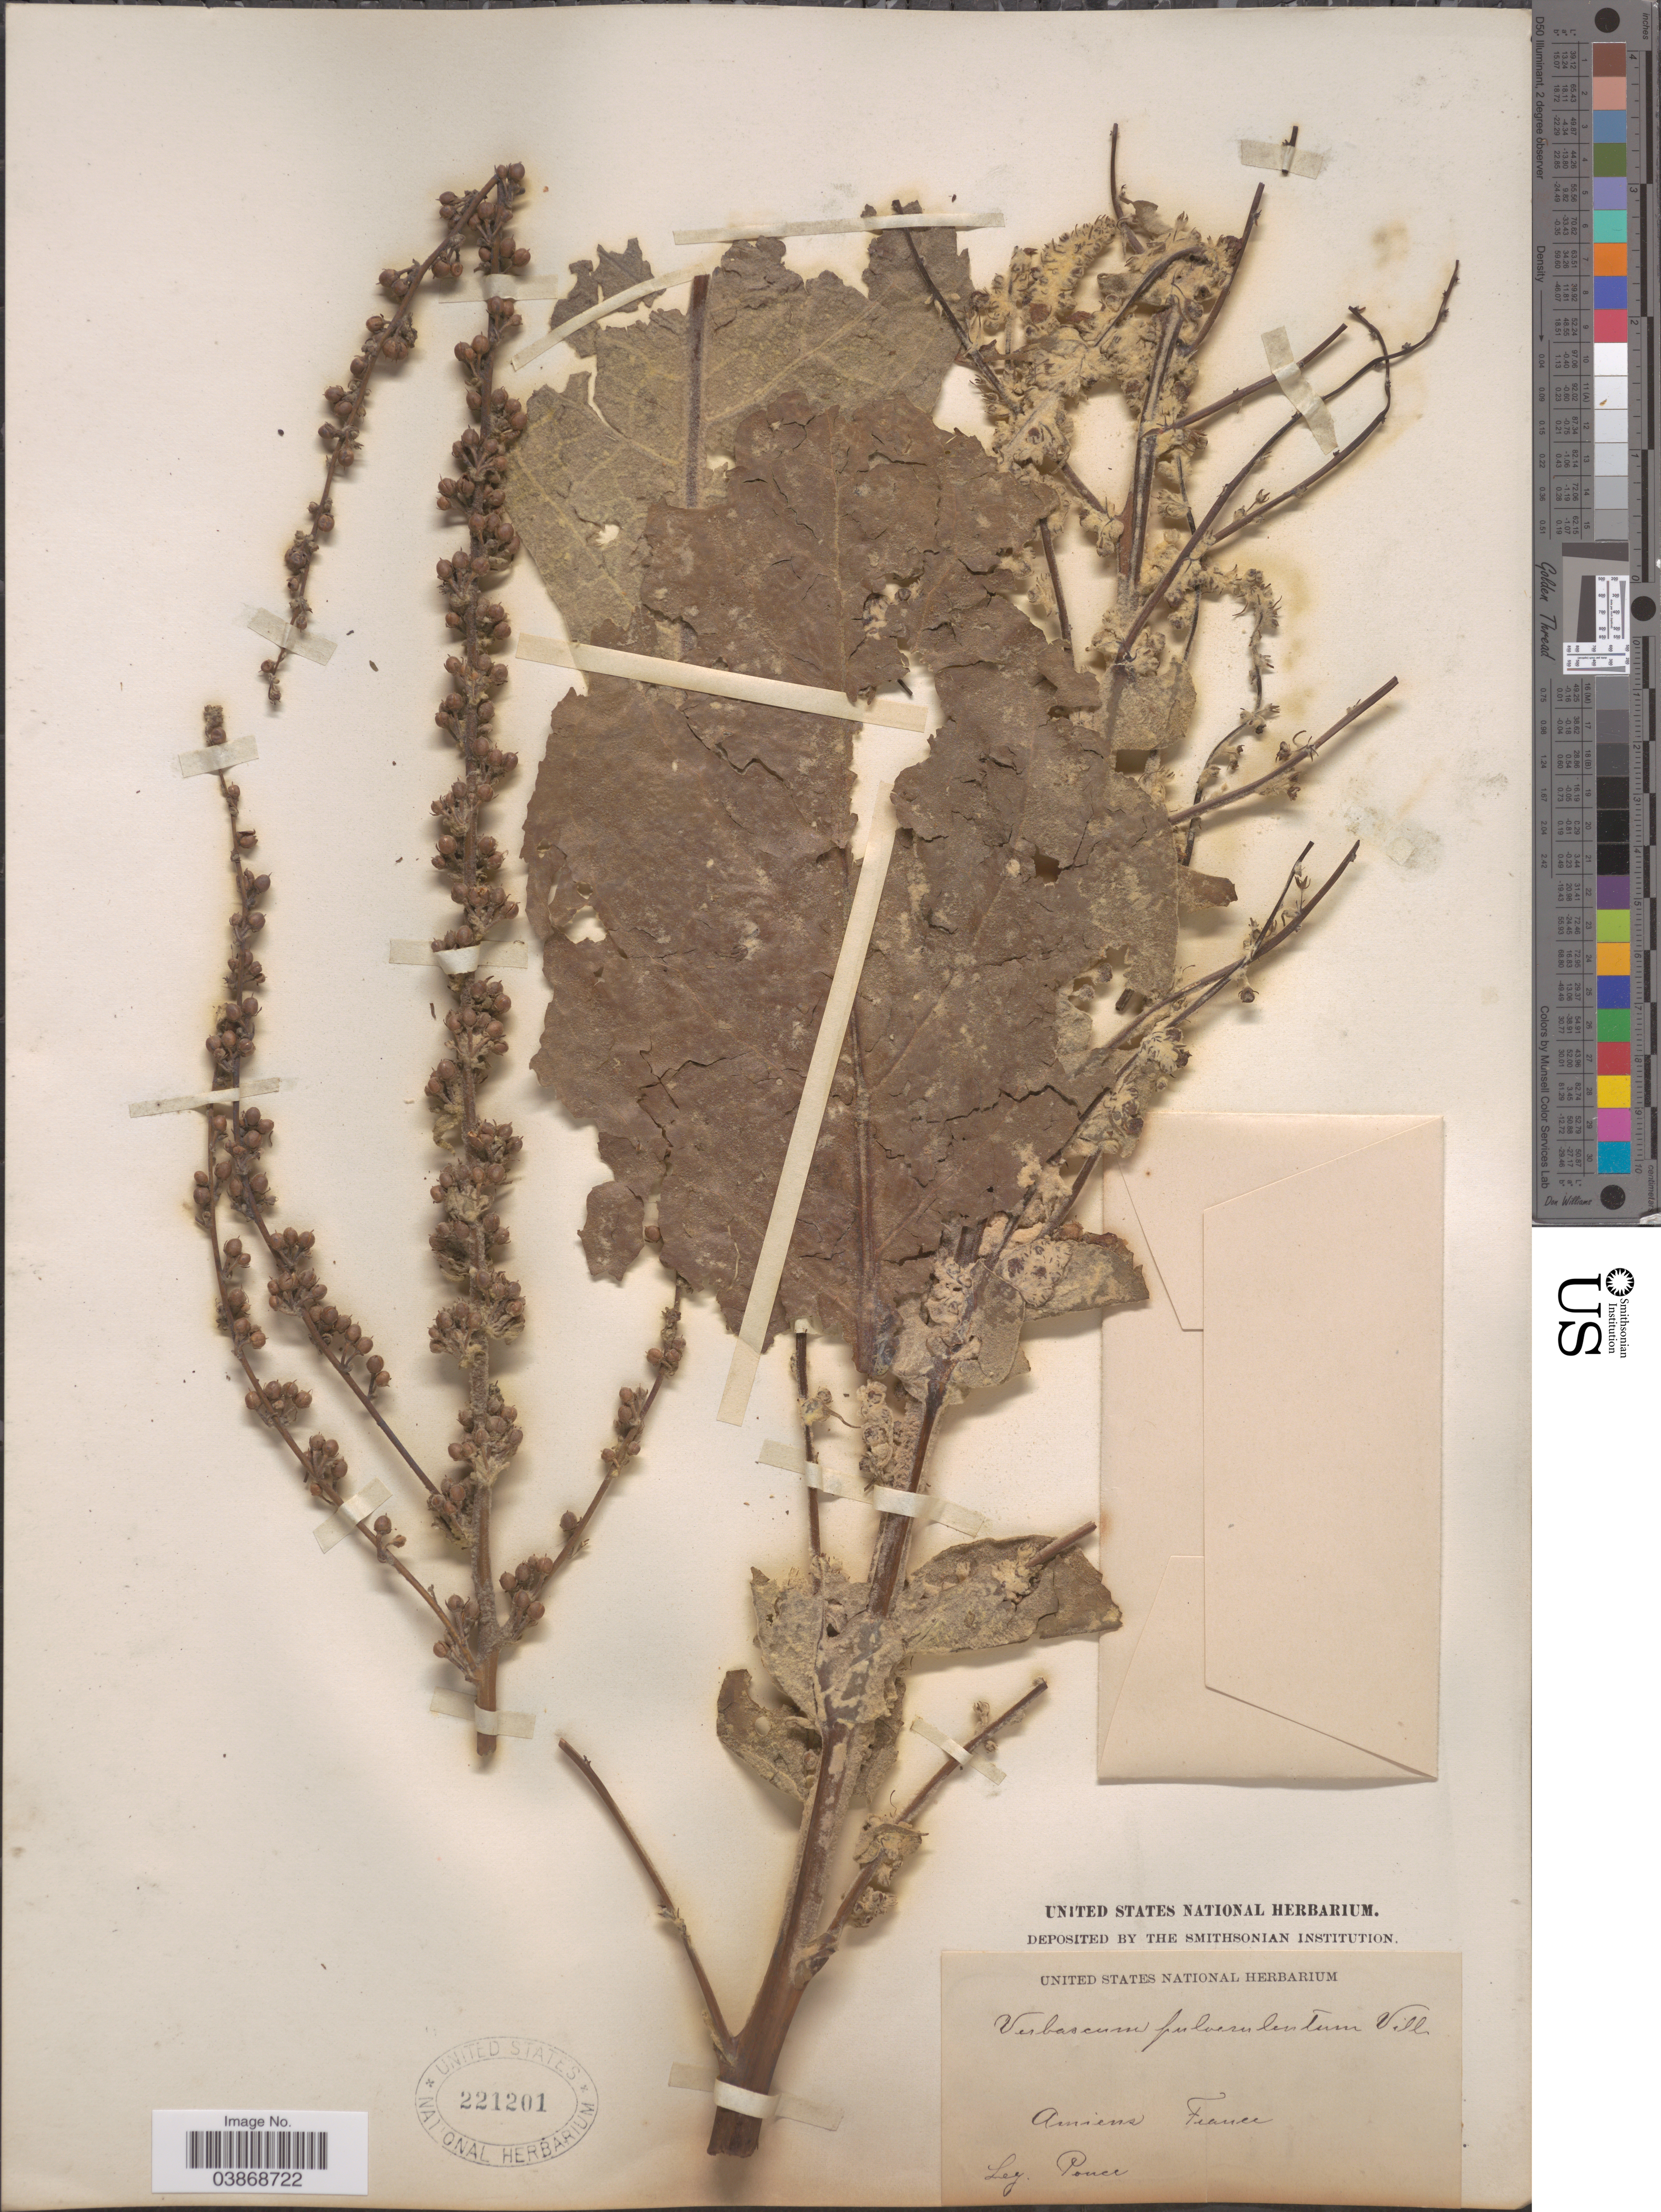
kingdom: Plantae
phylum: Tracheophyta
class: Magnoliopsida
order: Lamiales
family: Scrophulariaceae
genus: Verbascum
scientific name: Verbascum pulverulentum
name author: Vill.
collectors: Ponce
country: France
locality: Amiens.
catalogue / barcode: US 221201